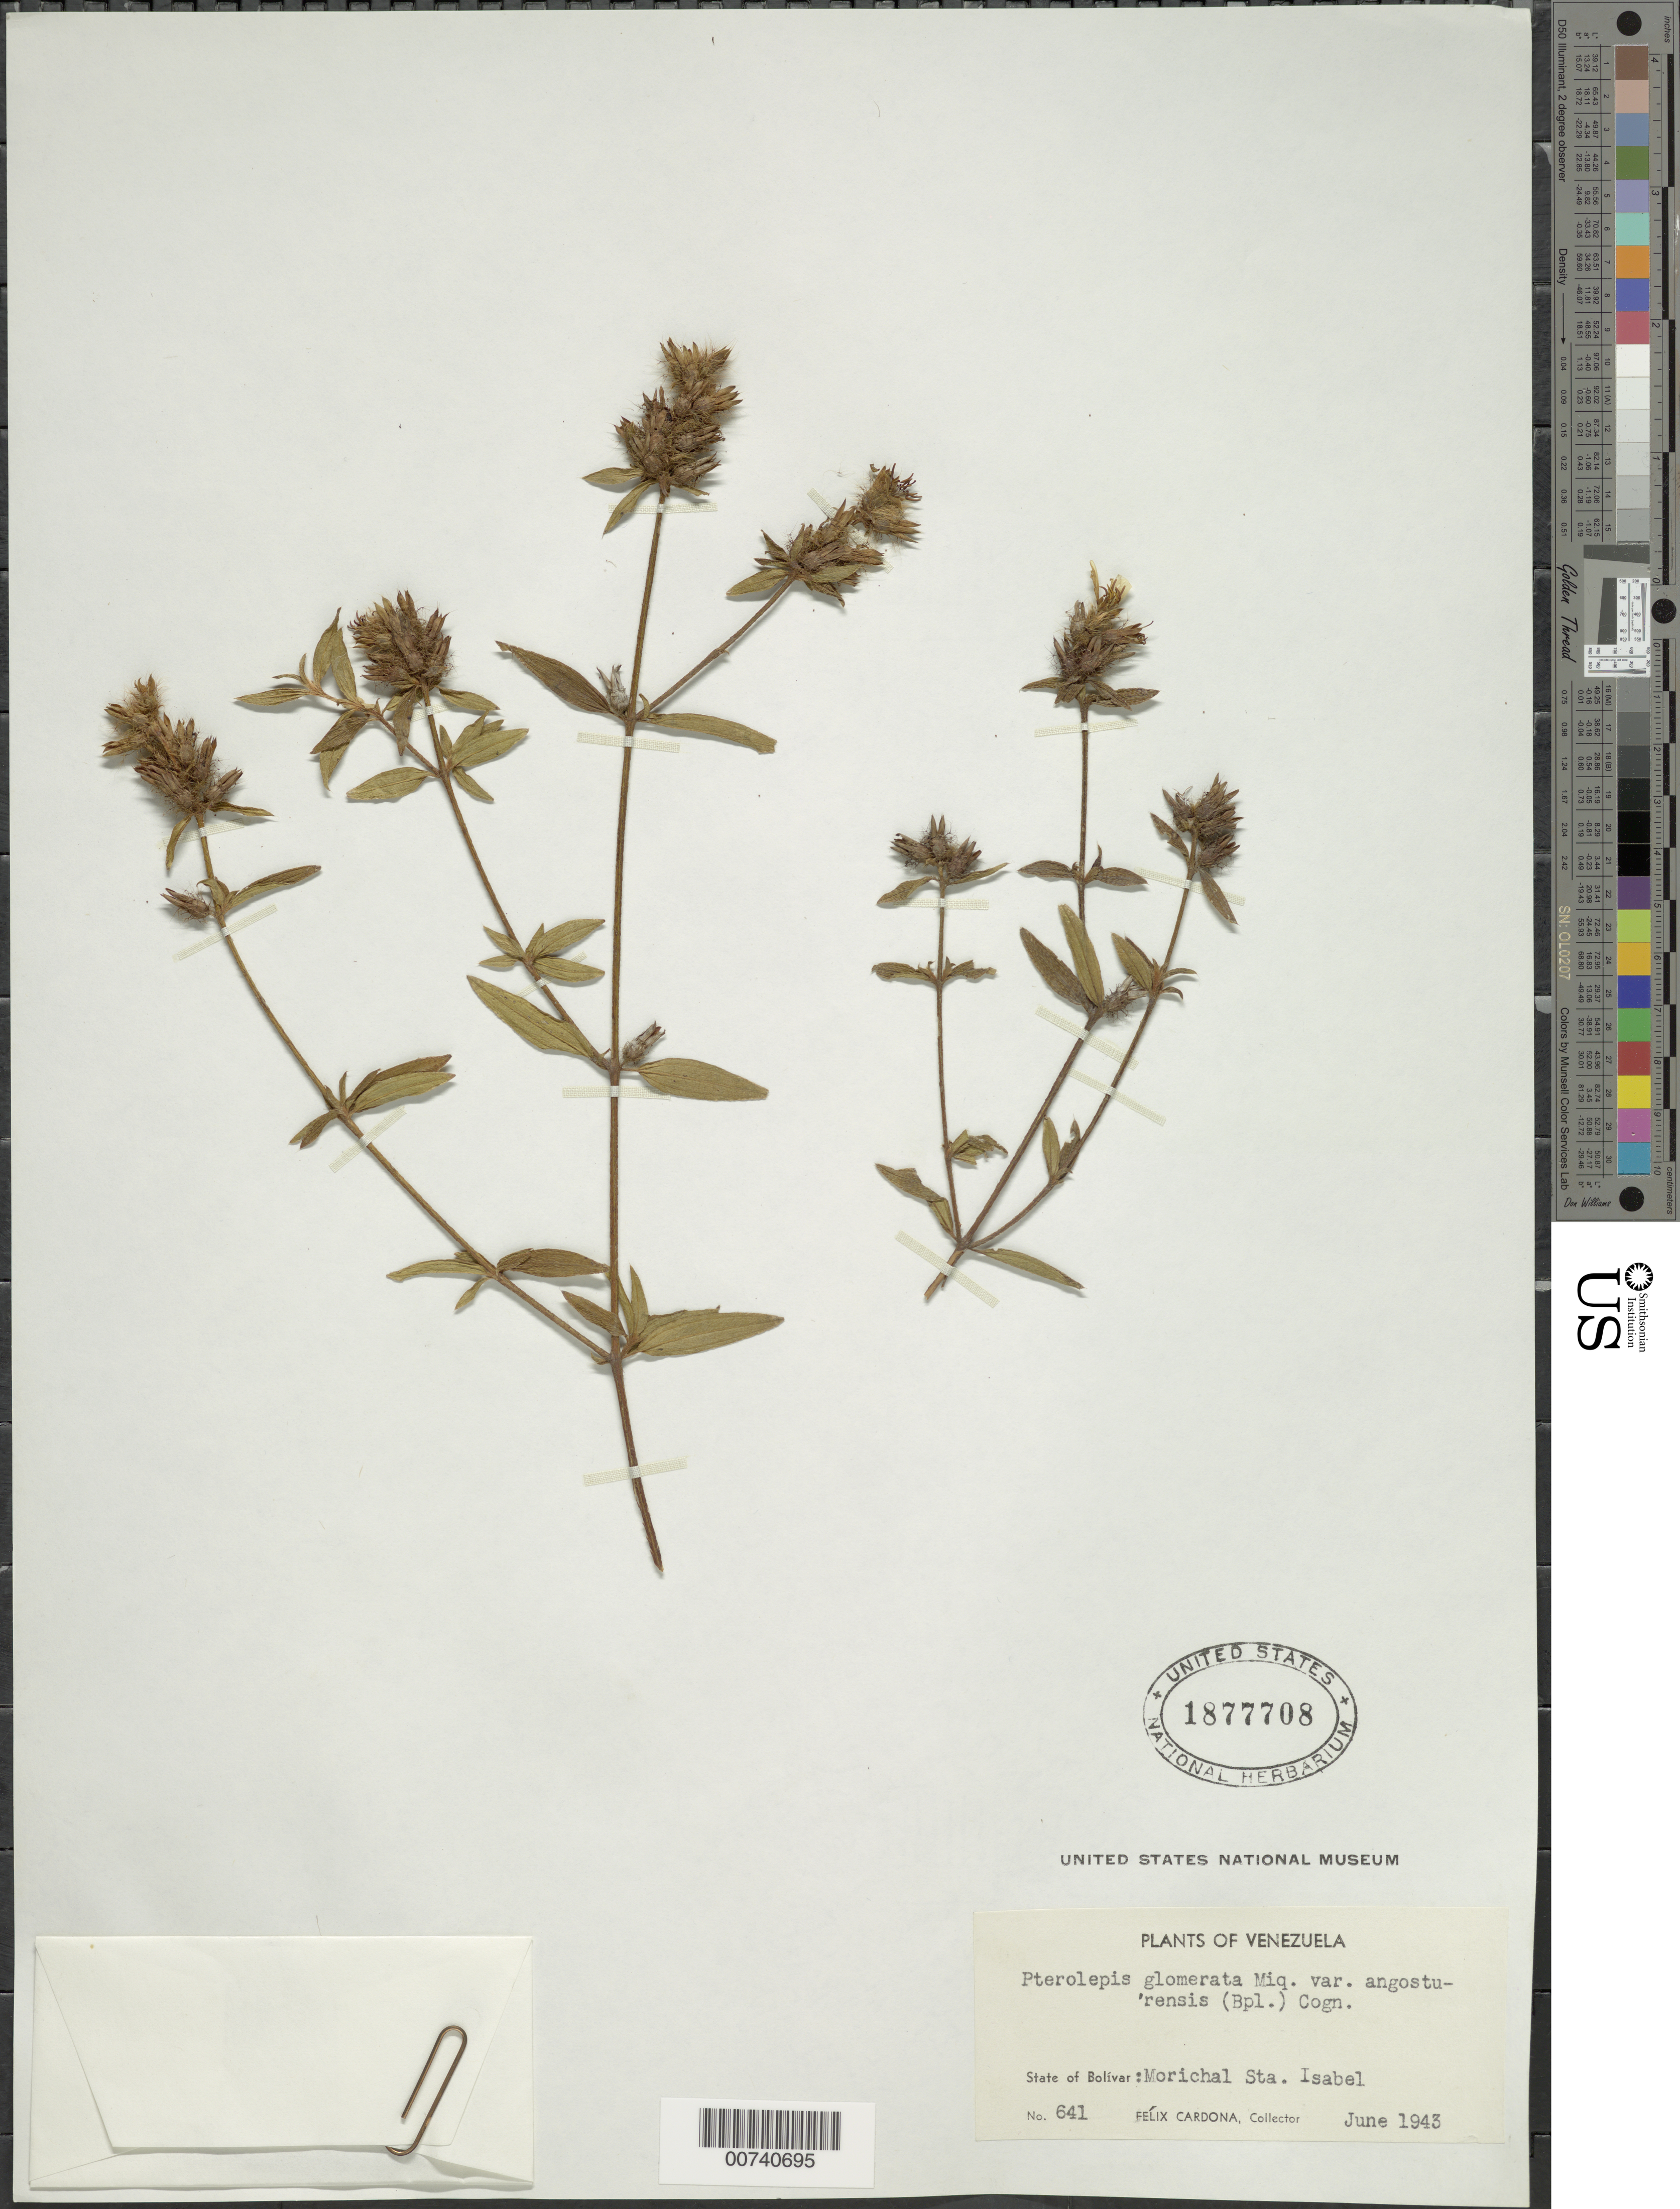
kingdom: Plantae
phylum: Tracheophyta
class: Magnoliopsida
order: Myrtales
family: Melastomataceae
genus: Pterolepis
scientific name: Pterolepis glomerata var. angusturensis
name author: (Bonpl.) Cogn.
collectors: F. Cardona Puig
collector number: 641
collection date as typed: Jun-43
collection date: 1943-06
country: Venezuela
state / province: Bolívar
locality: Morichal Santa Isabel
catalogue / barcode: US 1877708